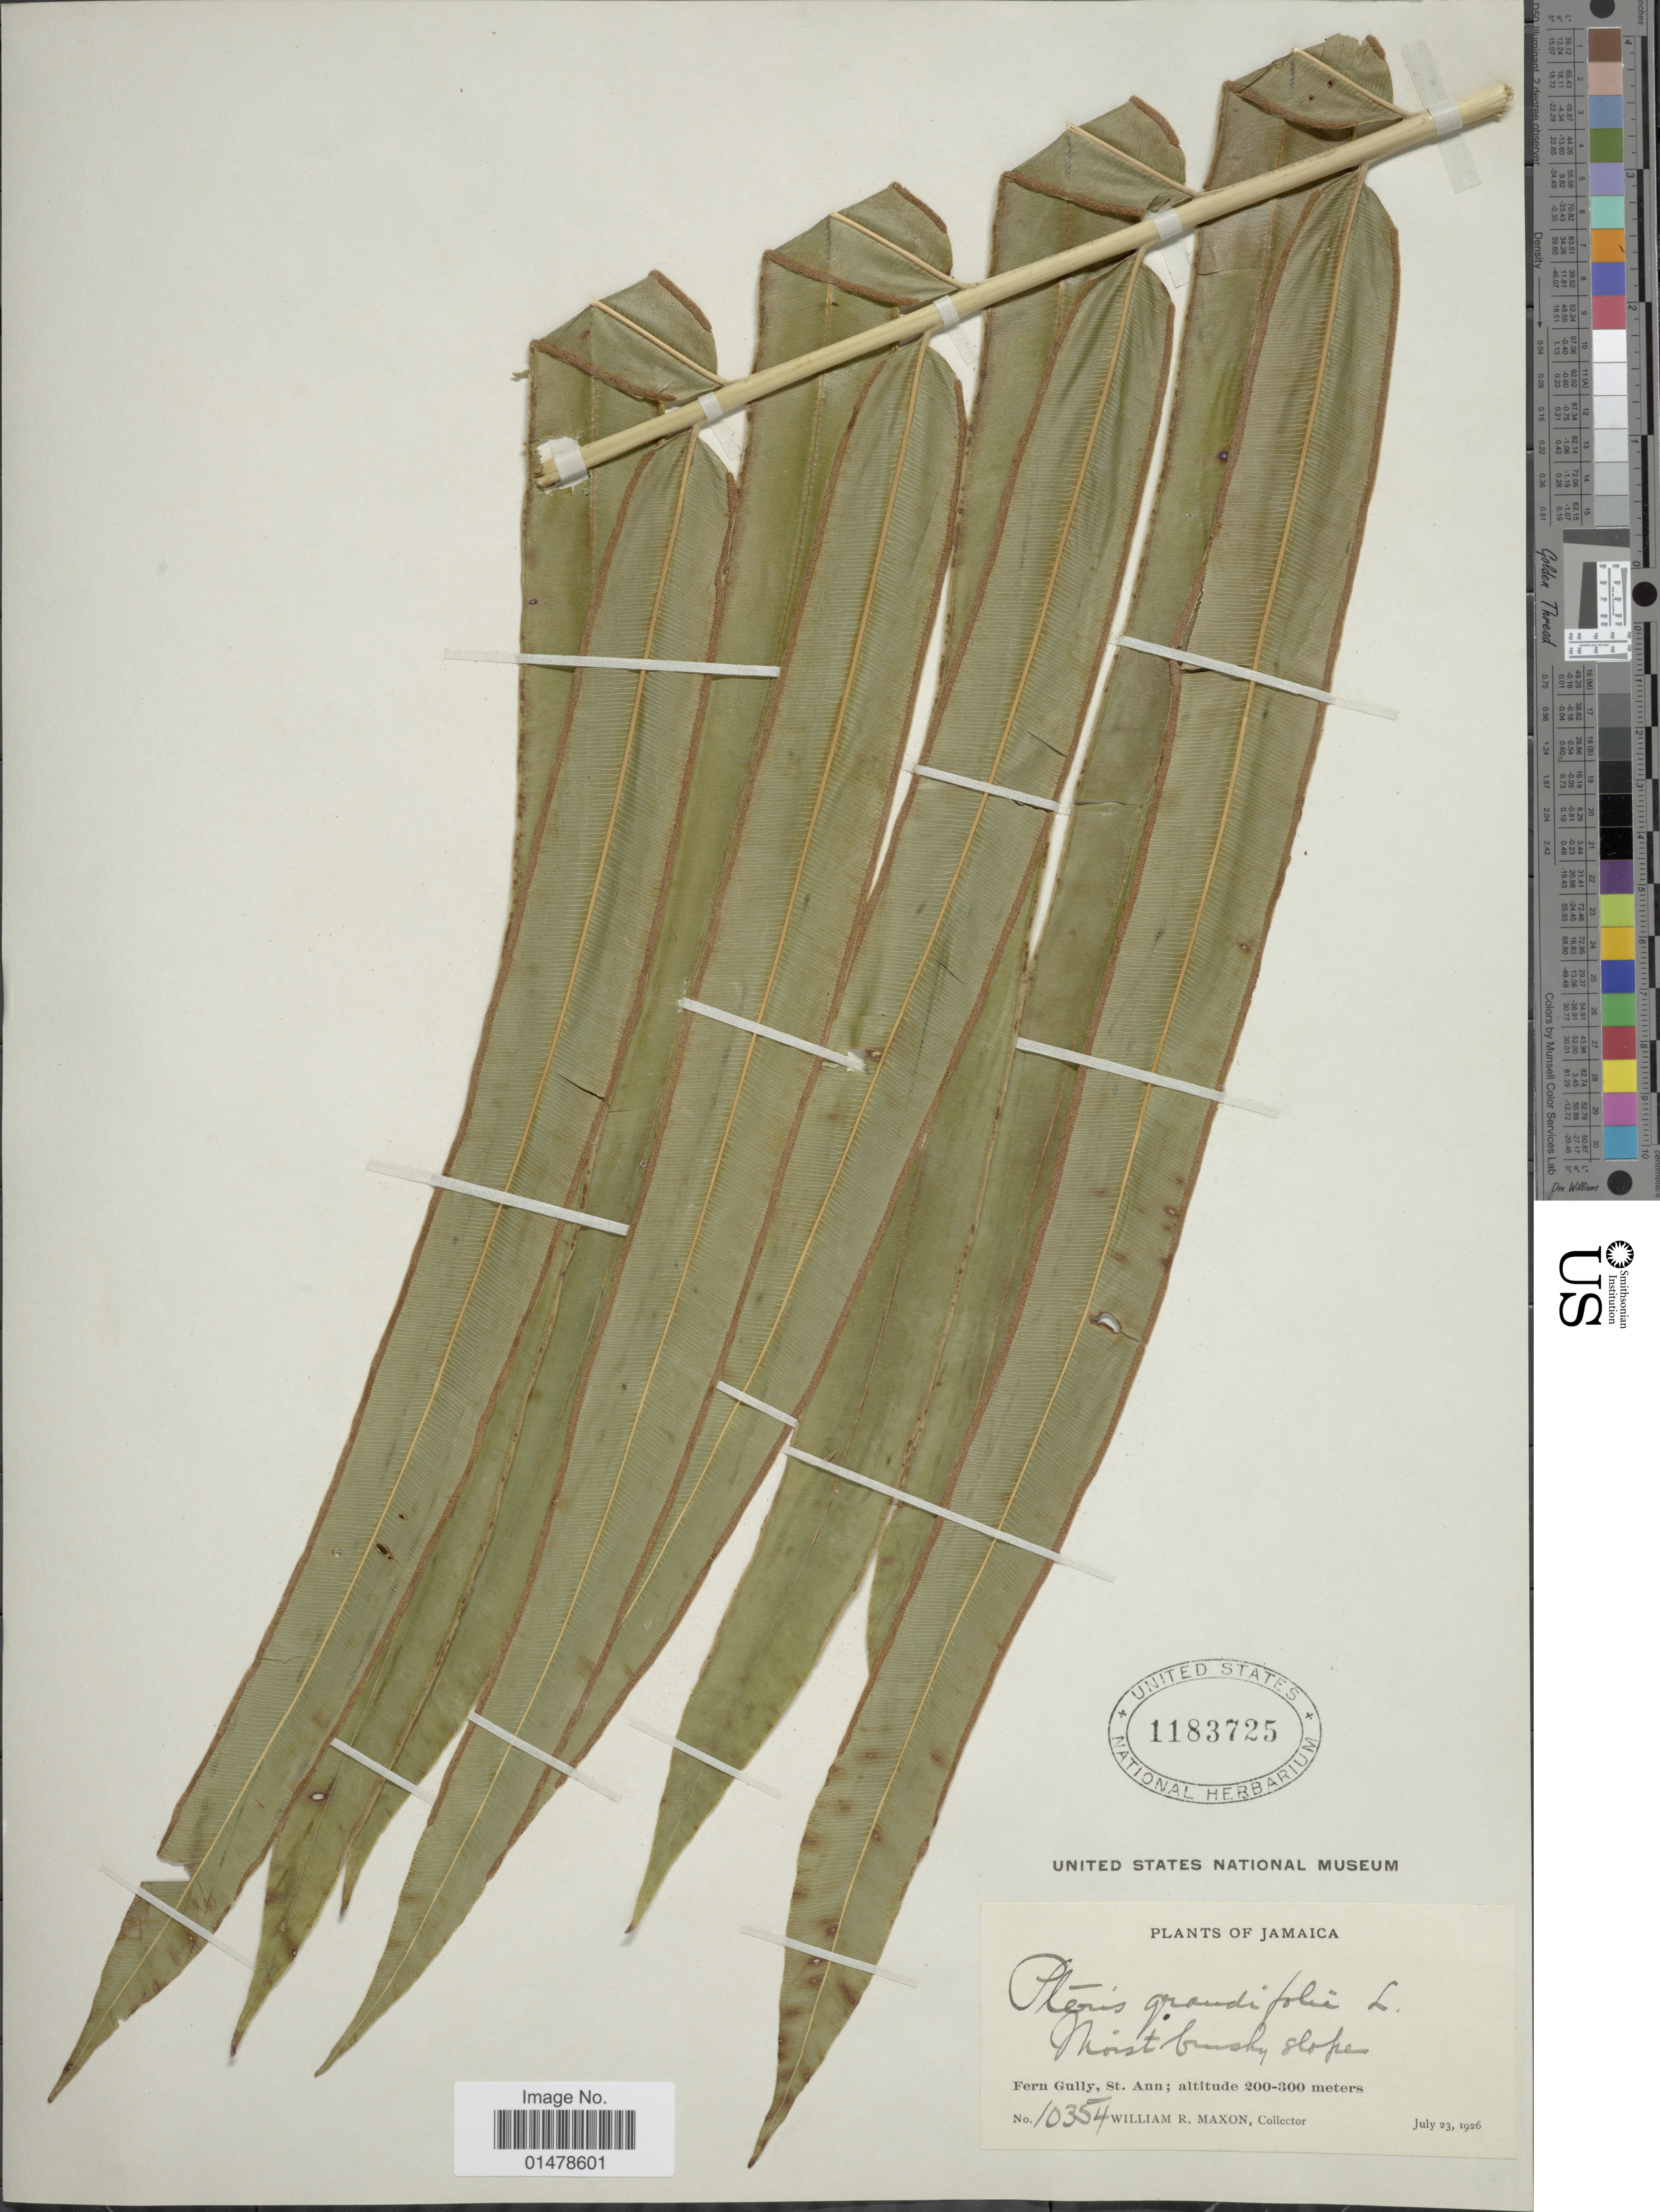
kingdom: Plantae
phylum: Tracheophyta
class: Polypodiopsida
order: Polypodiales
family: Pteridaceae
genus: Pteris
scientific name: Pteris grandifolia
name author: L.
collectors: W. R. Maxon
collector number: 10354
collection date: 1926-07-23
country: Jamaica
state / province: Saint Ann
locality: Fern Gully, St. Ann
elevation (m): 200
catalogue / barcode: US 1183725